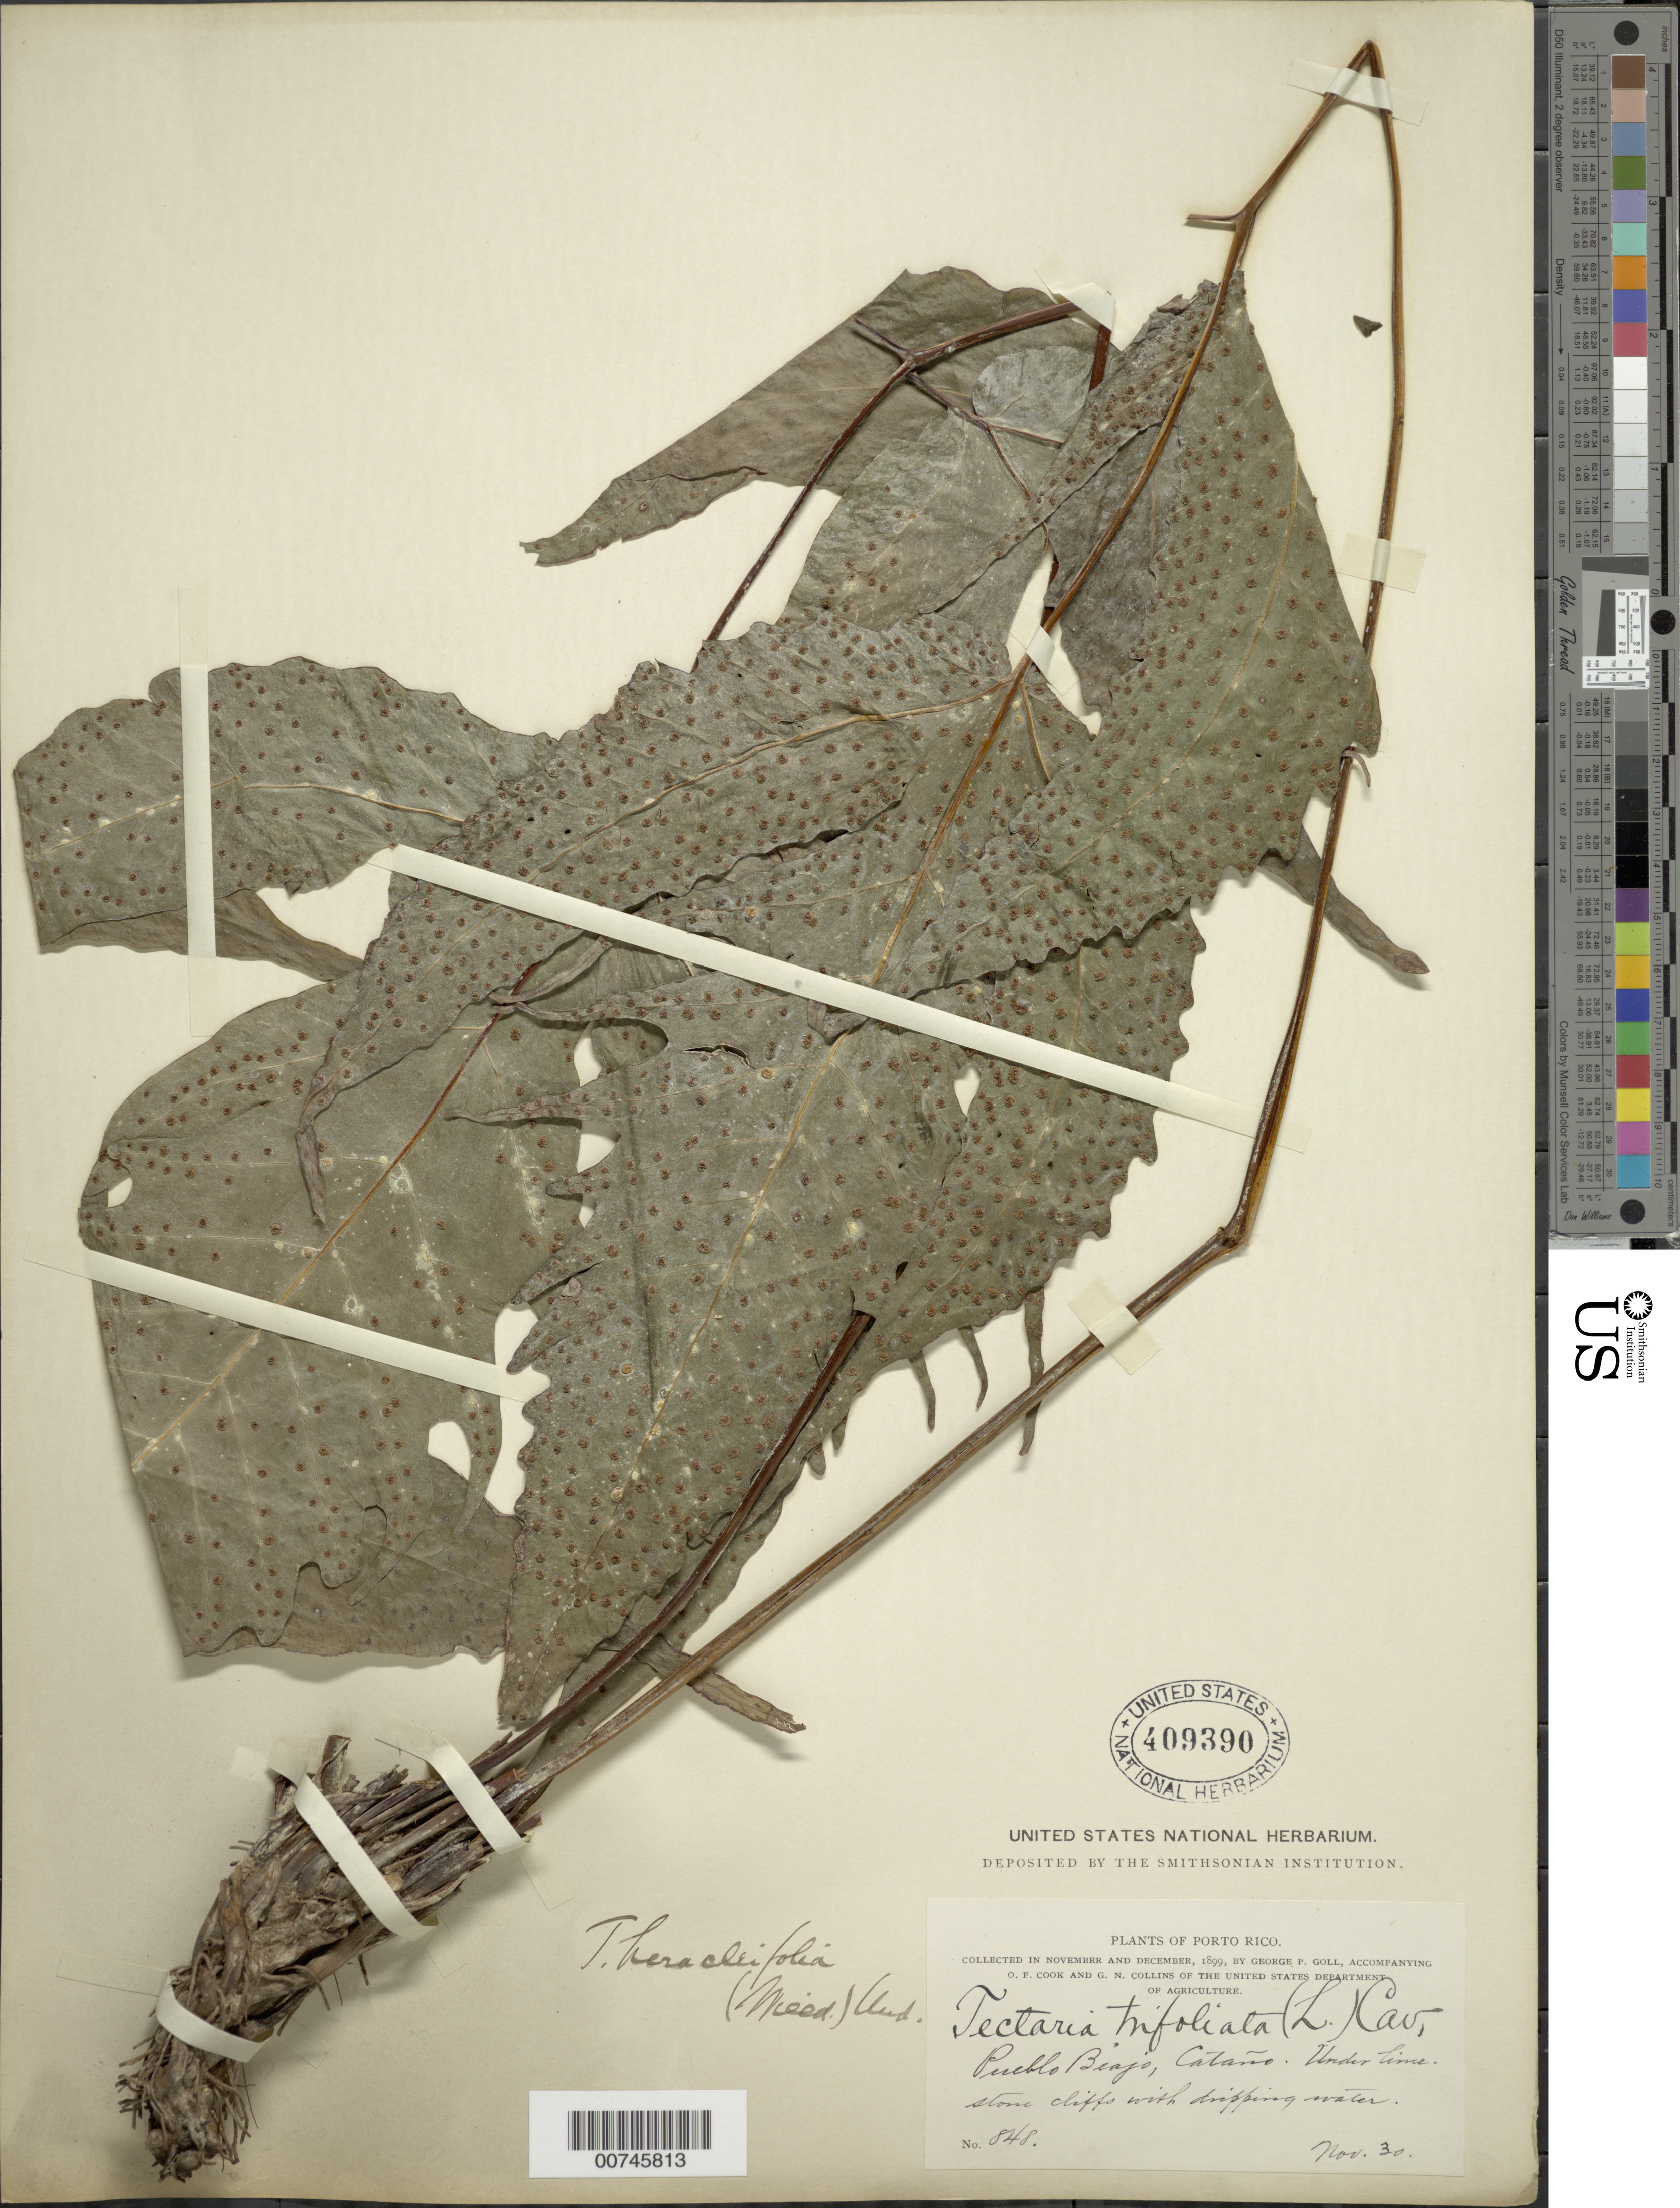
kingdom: Plantae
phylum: Tracheophyta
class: Polypodiopsida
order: Polypodiales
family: Tectariaceae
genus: Tectaria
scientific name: Tectaria heracleifolia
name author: (Willd.) Underw.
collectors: G. Goll, O. F. Cook & G. N. Collins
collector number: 848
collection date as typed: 30 Nov 1899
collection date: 1899-11-30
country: Puerto Rico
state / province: Guaynabo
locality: Pueblo Viejo, Cataño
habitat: Under limestone cliffs with dripping water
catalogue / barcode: US 409390